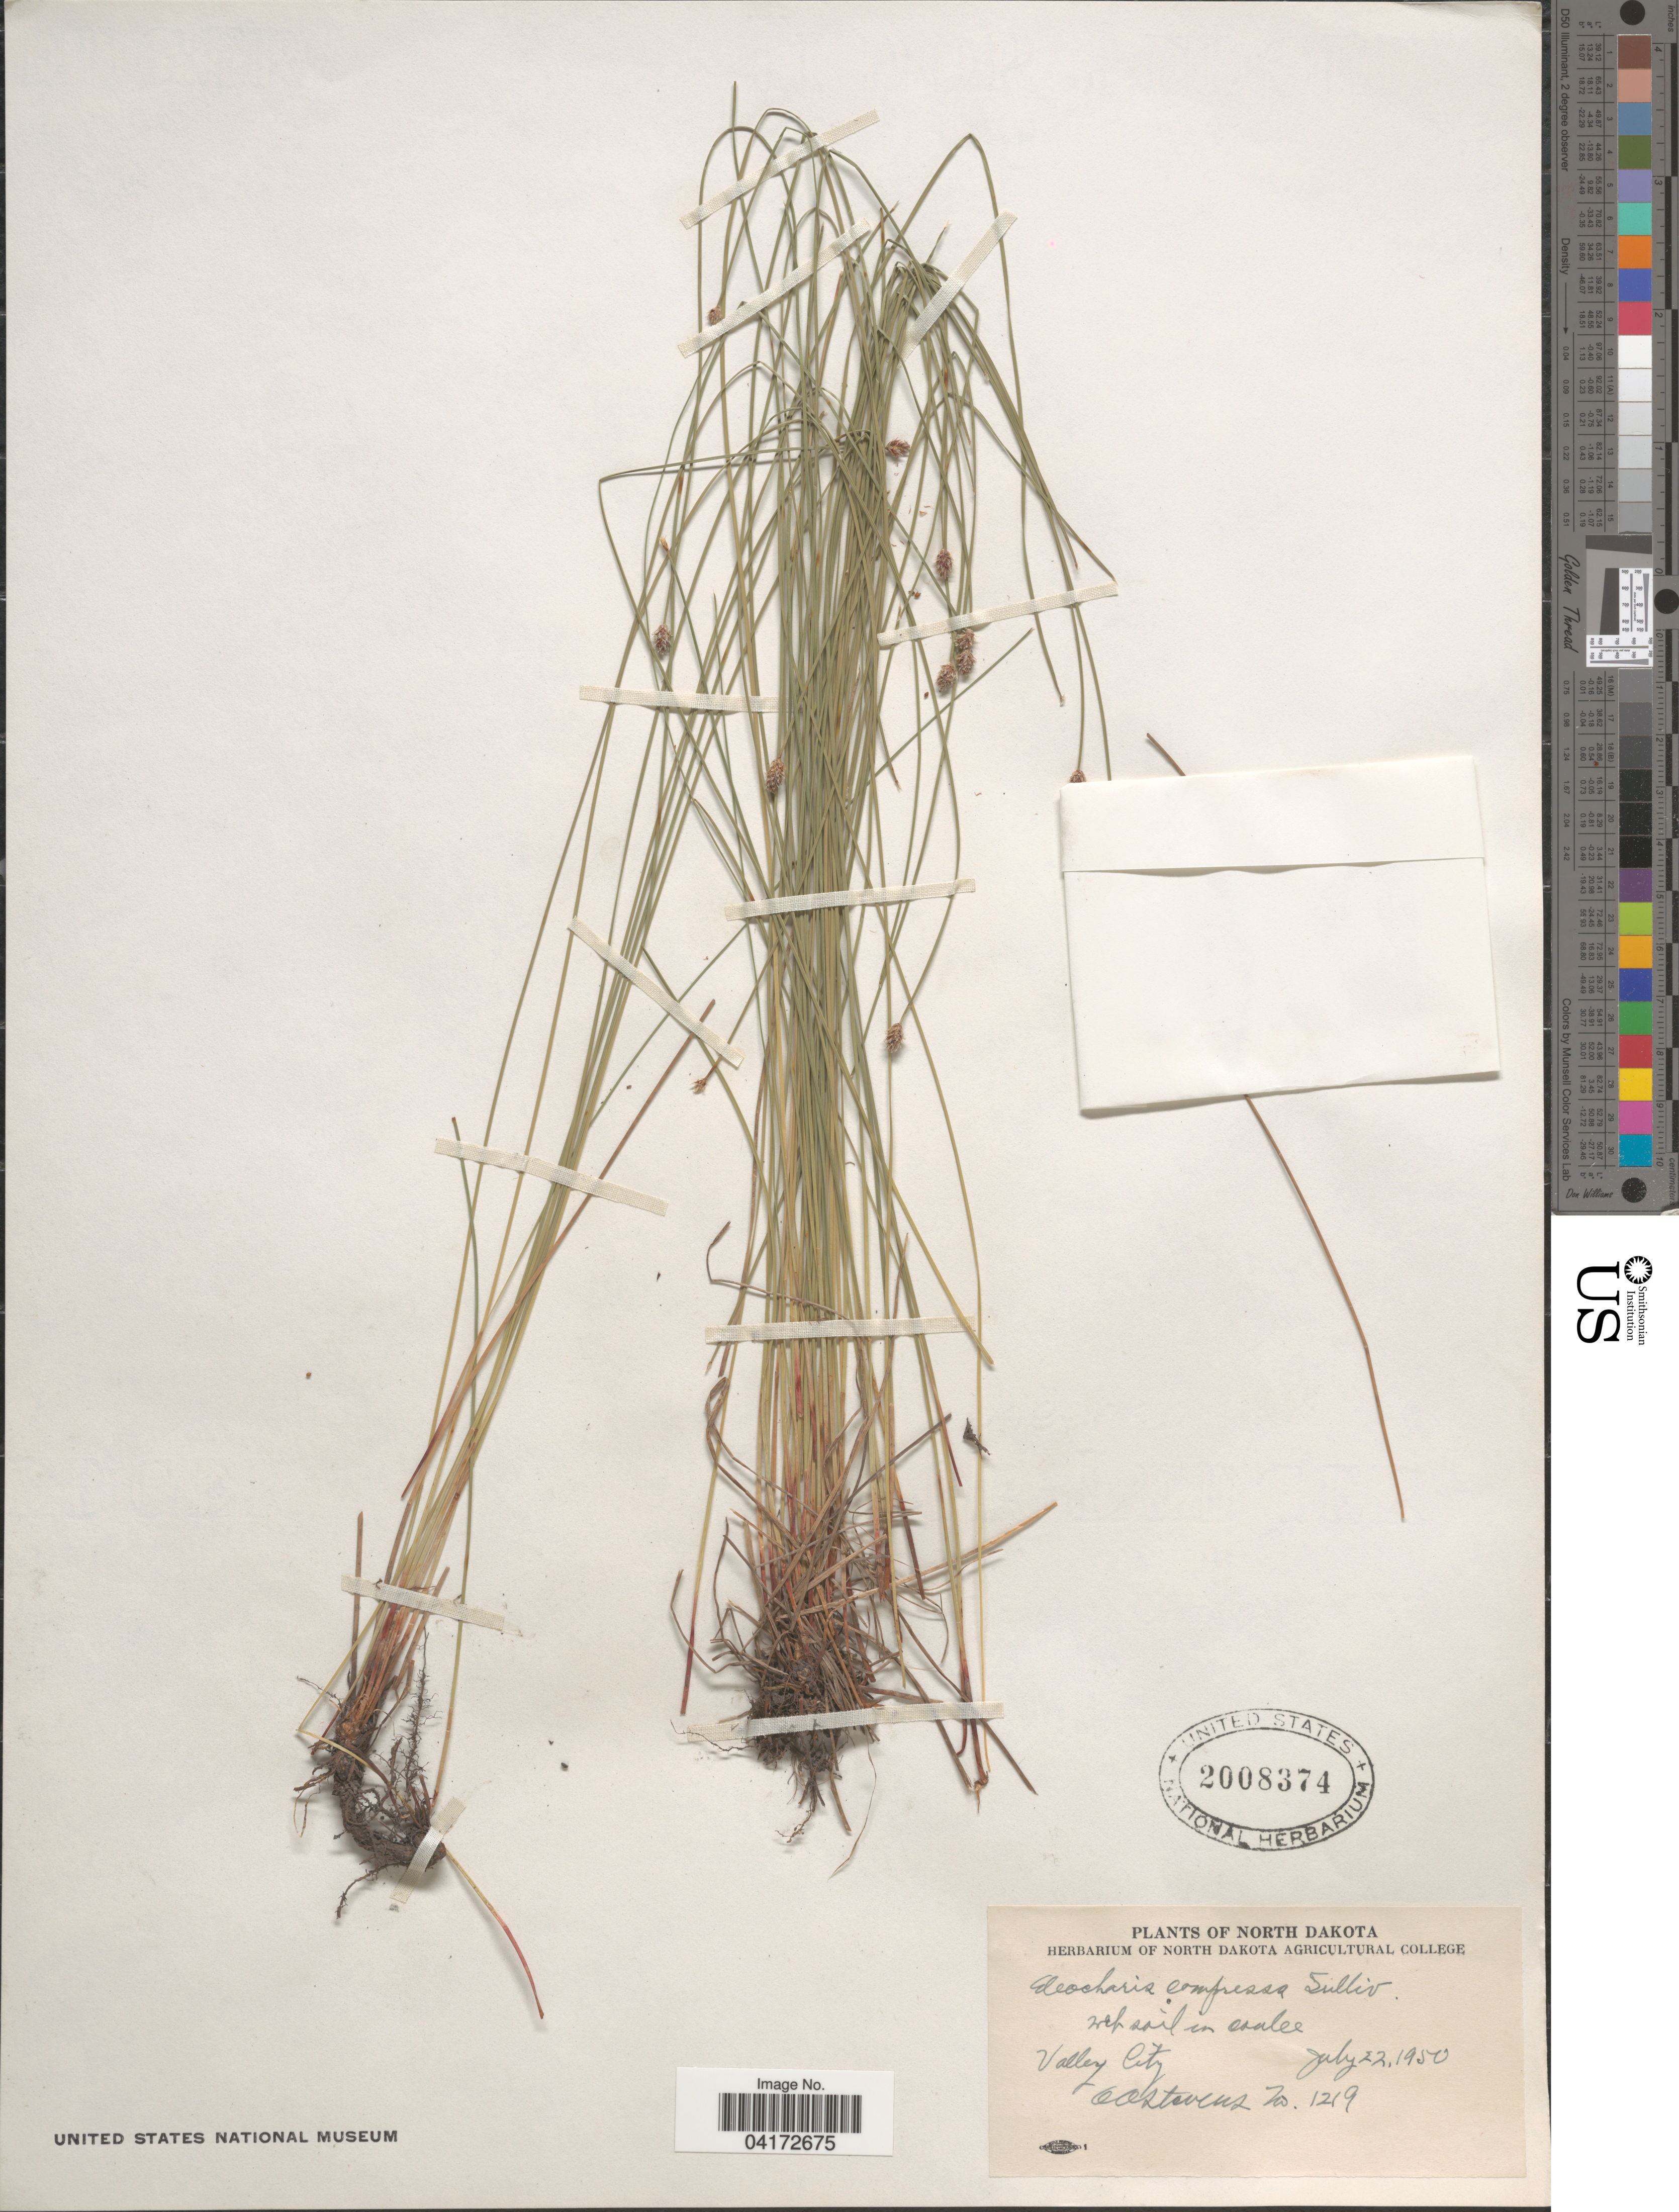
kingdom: Plantae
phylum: Tracheophyta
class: Liliopsida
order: Poales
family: Cyperaceae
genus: Eleocharis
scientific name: Eleocharis compressa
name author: Sull.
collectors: O. A. Stevens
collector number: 1219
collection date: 1950-07-22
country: United States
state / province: North Dakota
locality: Valley City.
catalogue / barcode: US 2008374